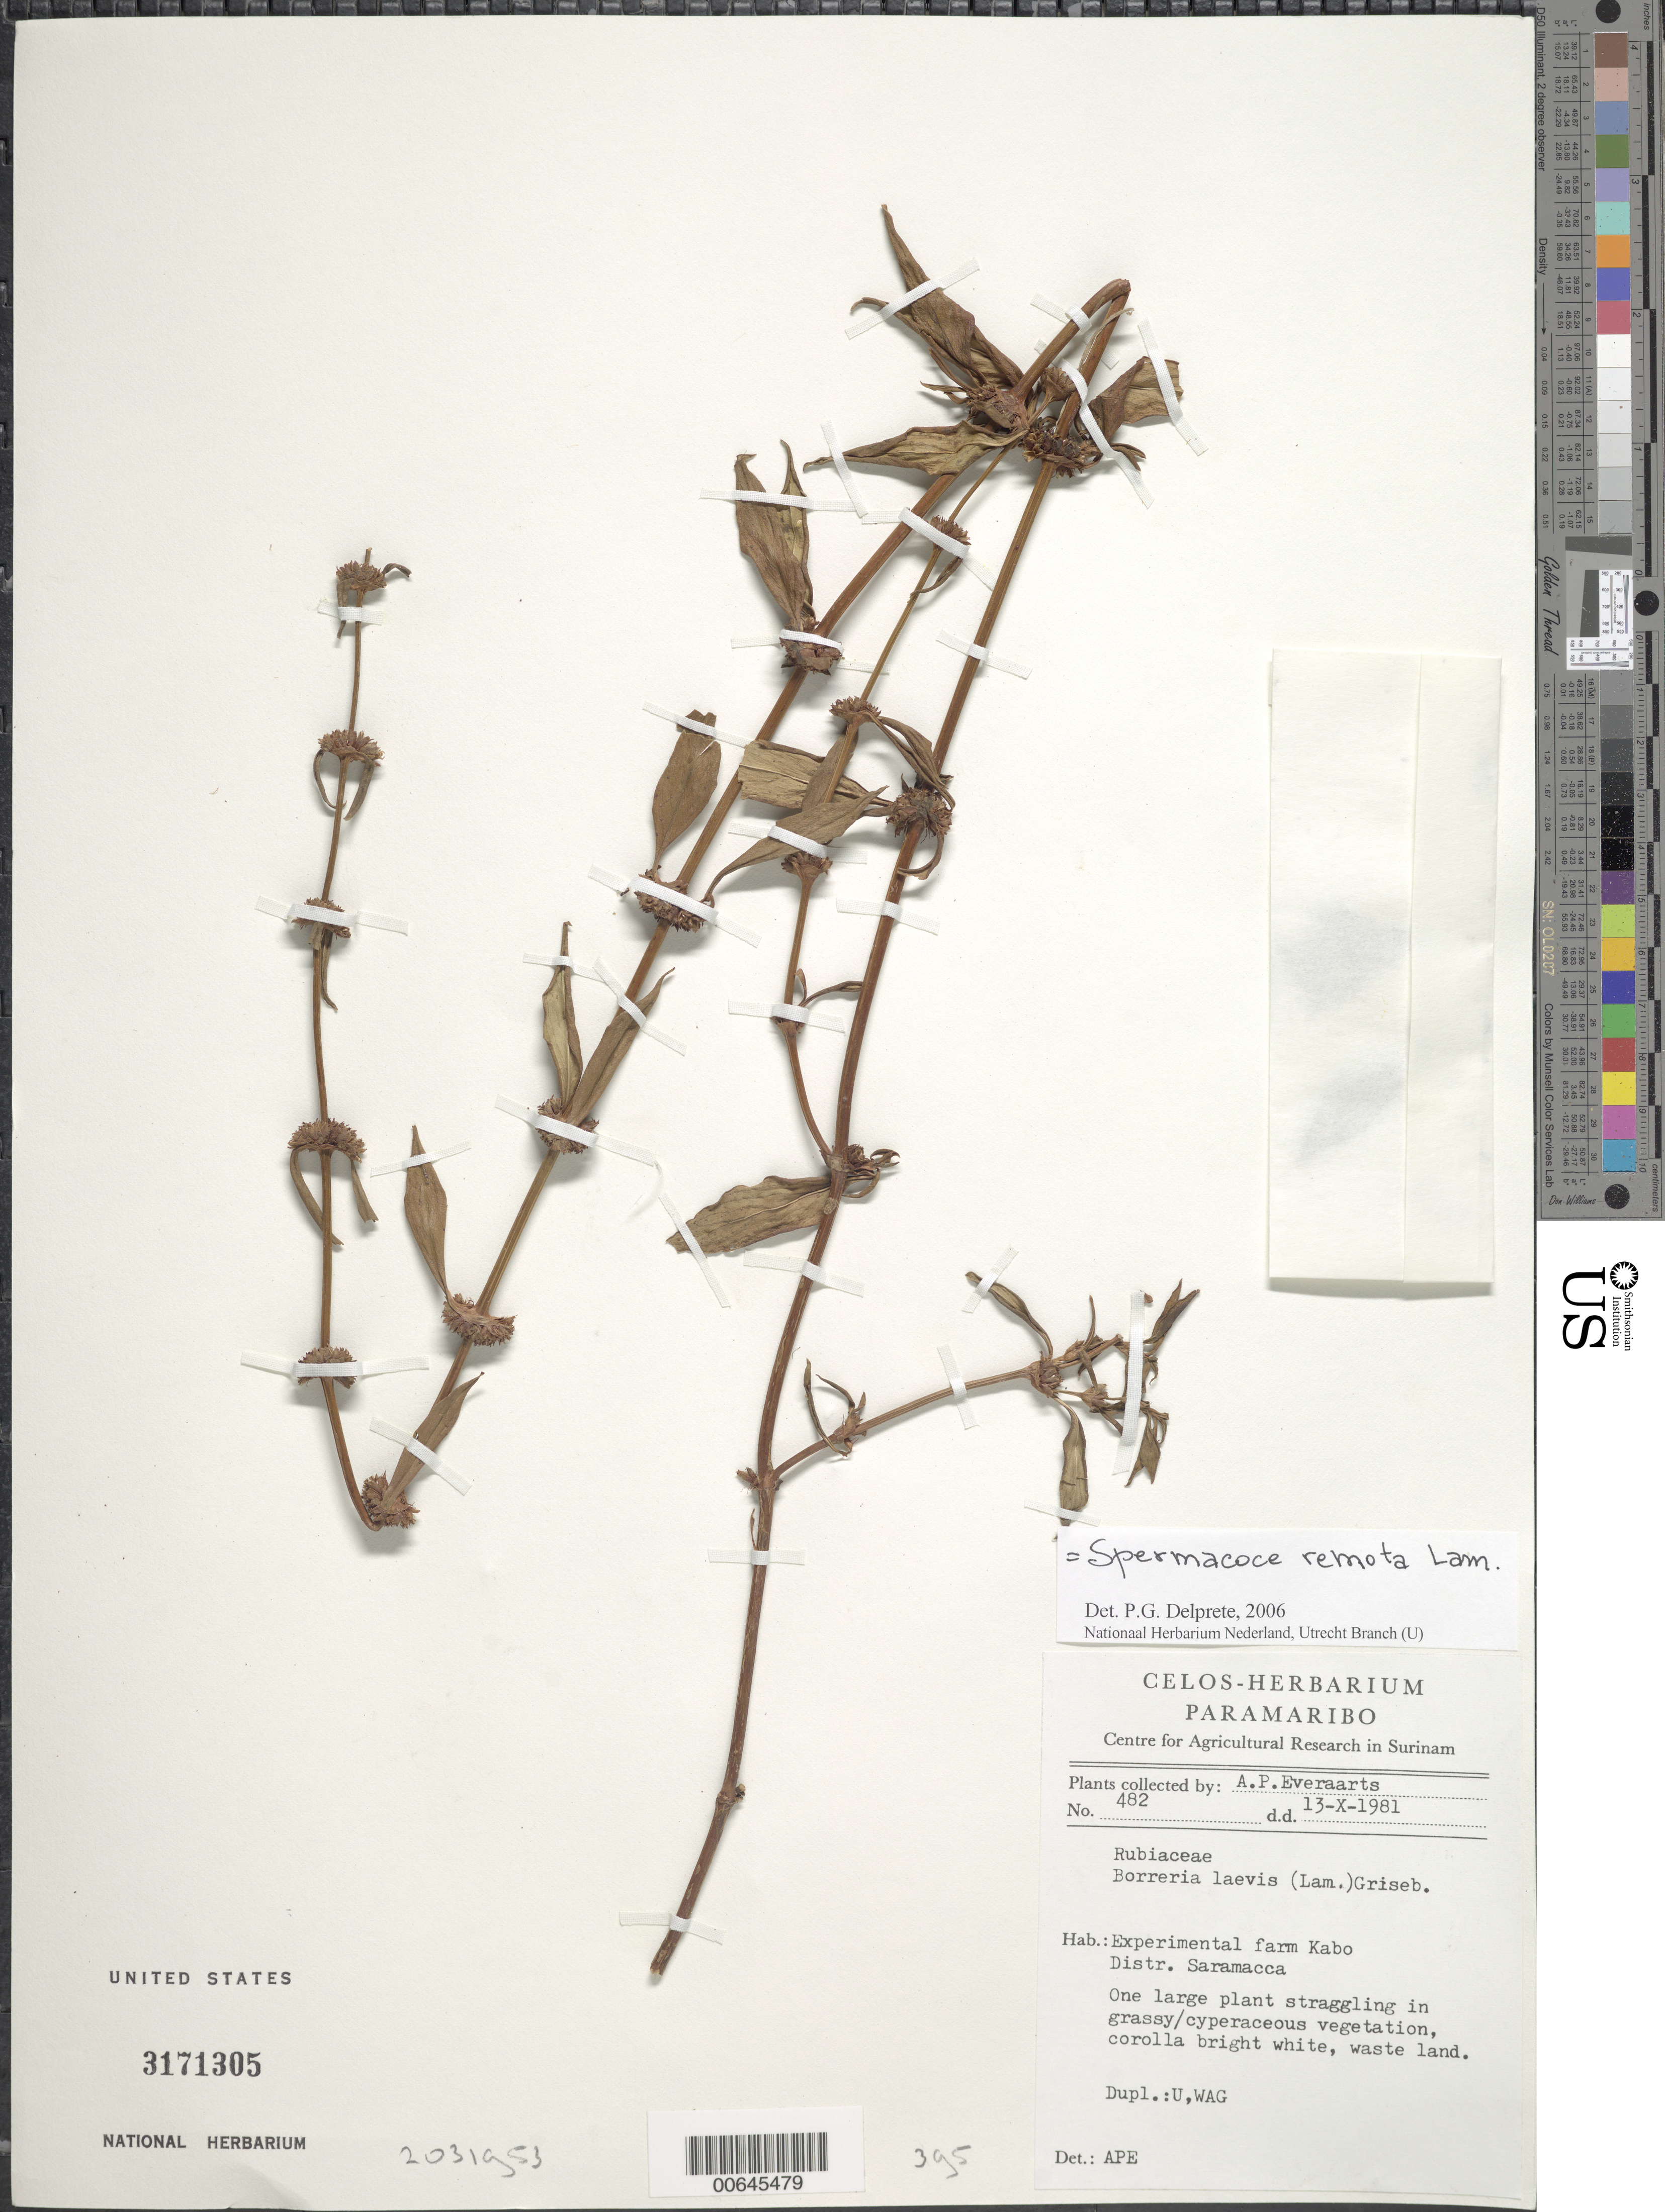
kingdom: Plantae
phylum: Tracheophyta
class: Magnoliopsida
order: Gentianales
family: Rubiaceae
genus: Spermacoce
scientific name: Spermacoce remota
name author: Lam.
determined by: Delprete, P. G., Herb. de Guyane Cay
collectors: A. Everaarts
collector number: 482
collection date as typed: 13-Oct-81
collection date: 1981-10-13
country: Suriname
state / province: Saramacca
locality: Kabo Experimental Farm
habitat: Waste land; in grassy/cyperaceous vegetation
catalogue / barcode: US 3171305